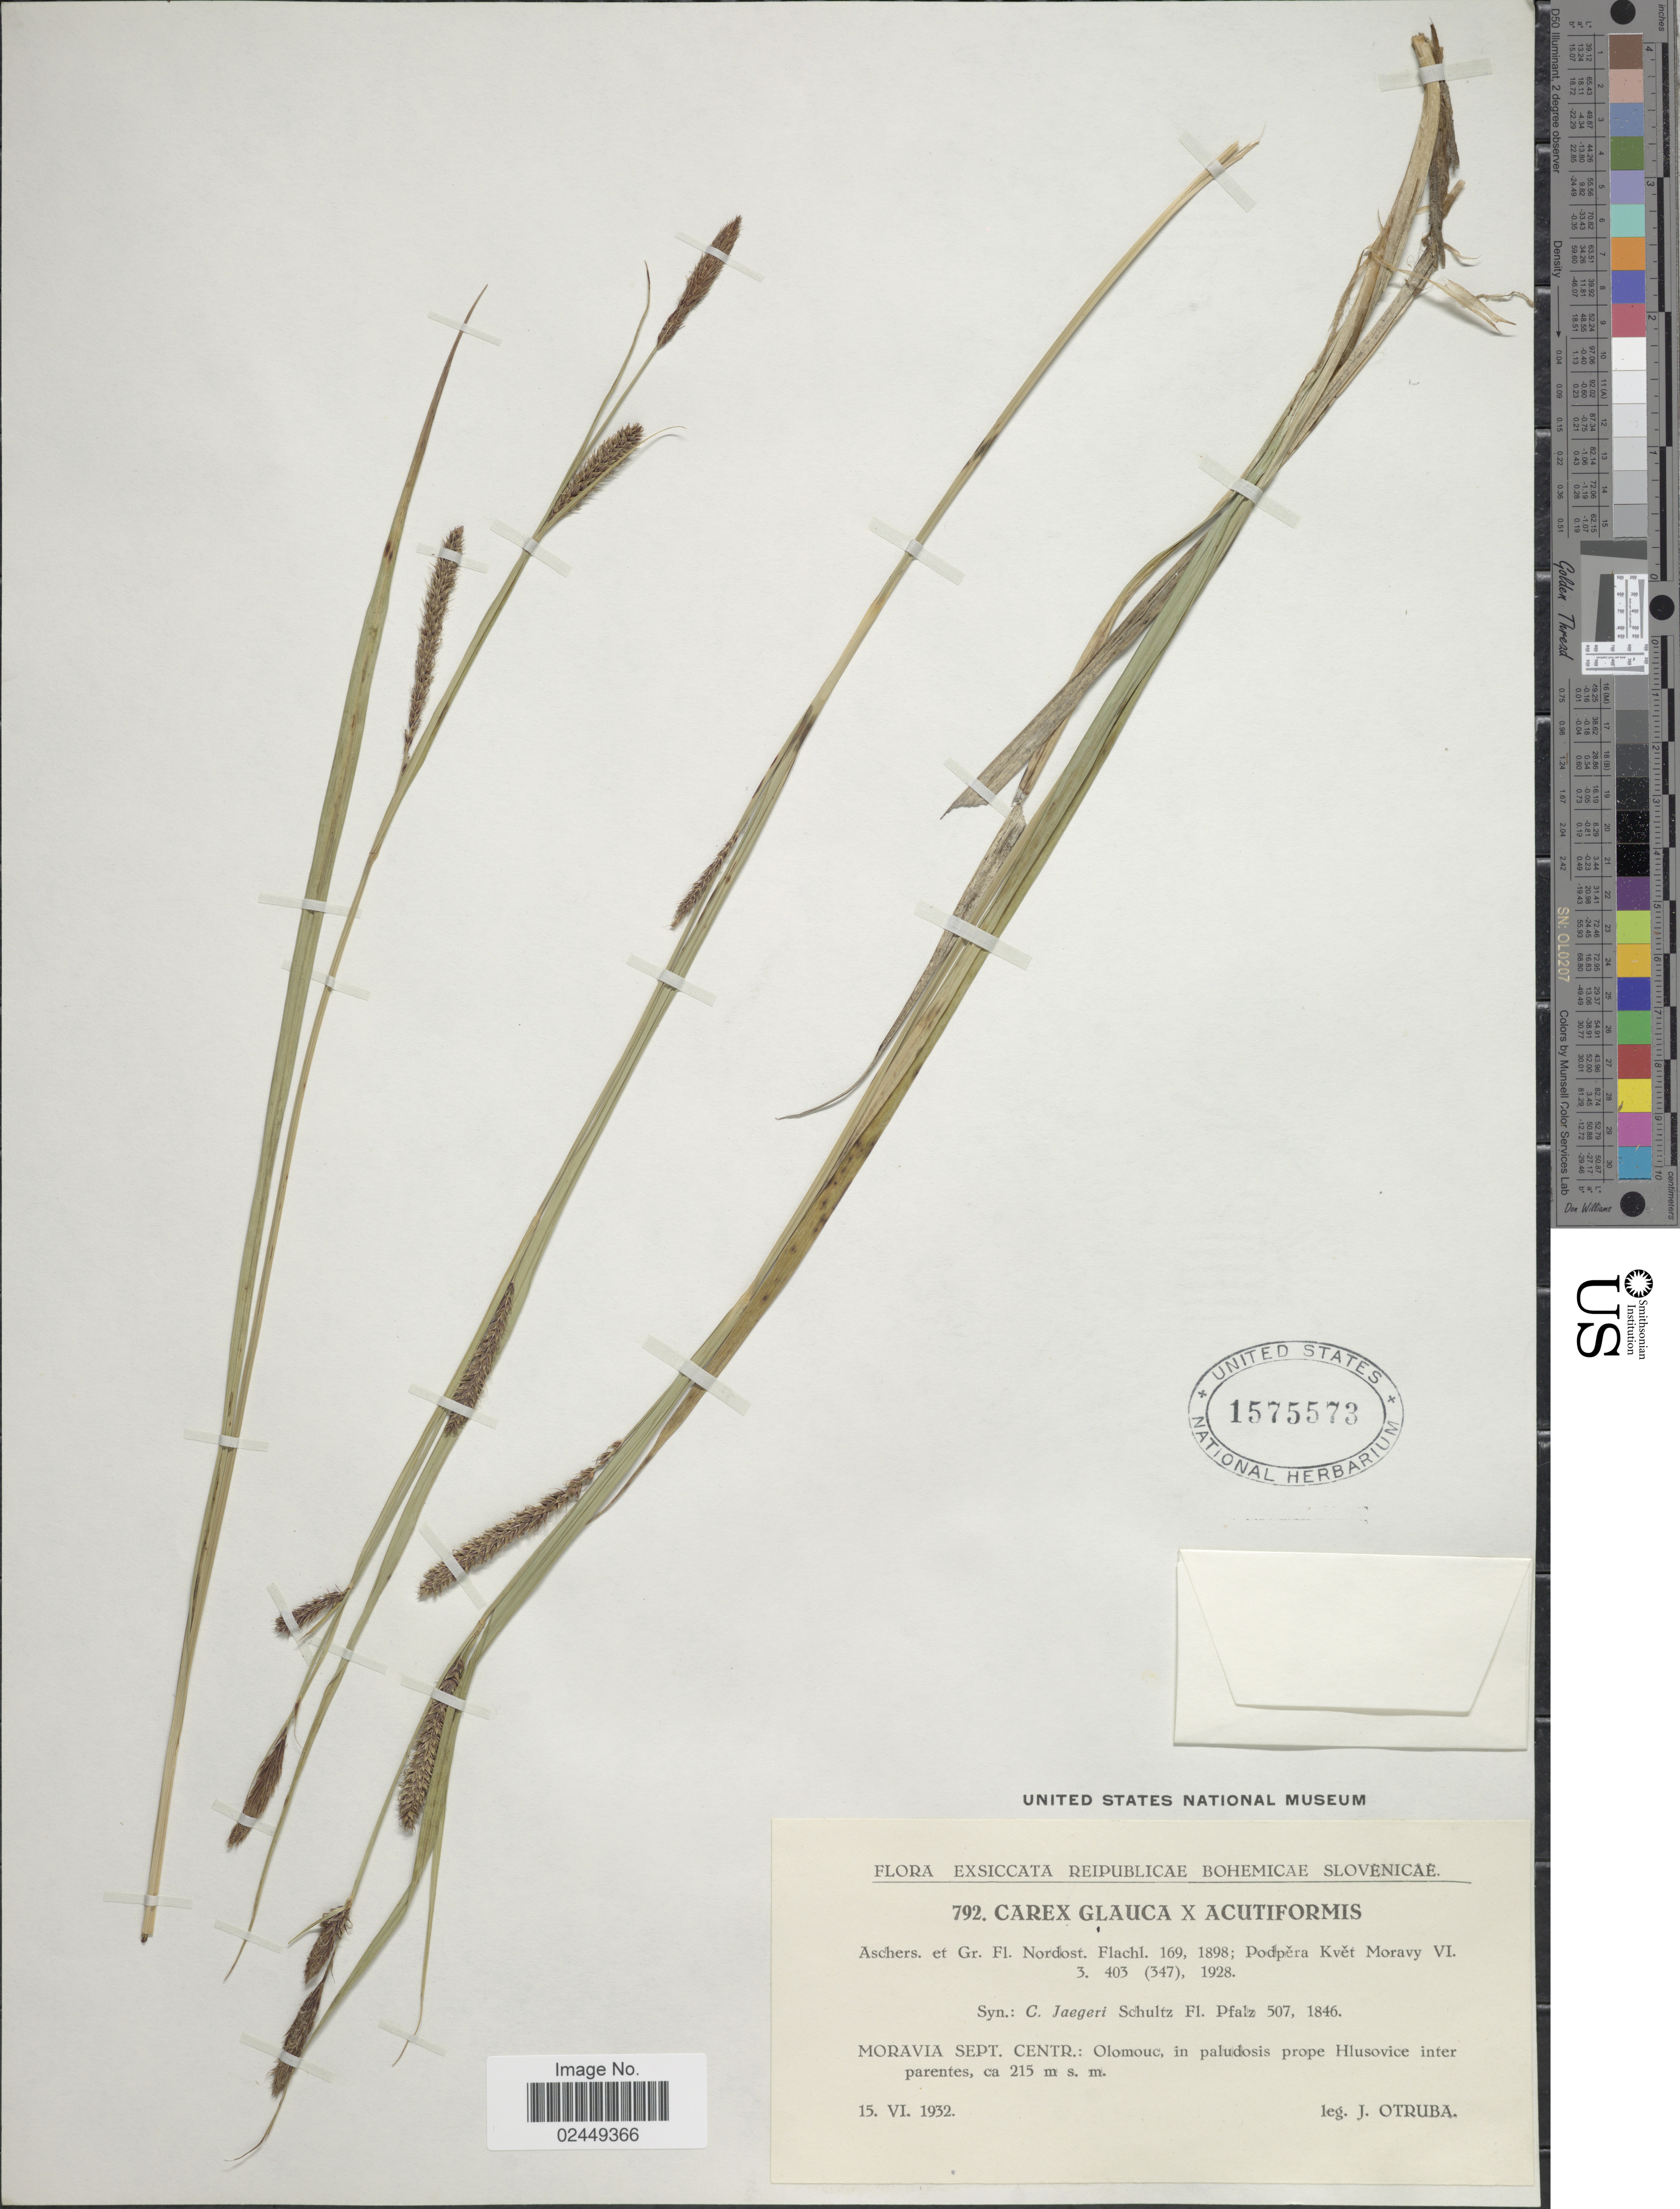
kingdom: Plantae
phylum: Tracheophyta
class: Liliopsida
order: Poales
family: Cyperaceae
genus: Carex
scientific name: Carex flacca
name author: Schreb.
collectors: J. Otruba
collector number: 792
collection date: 1932-06-15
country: Czechia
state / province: Olomouc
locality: Moravia Sept. Centr.: Olomouc, in paludosis prope Hllusovice inter parentes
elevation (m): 215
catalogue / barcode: US 1575573